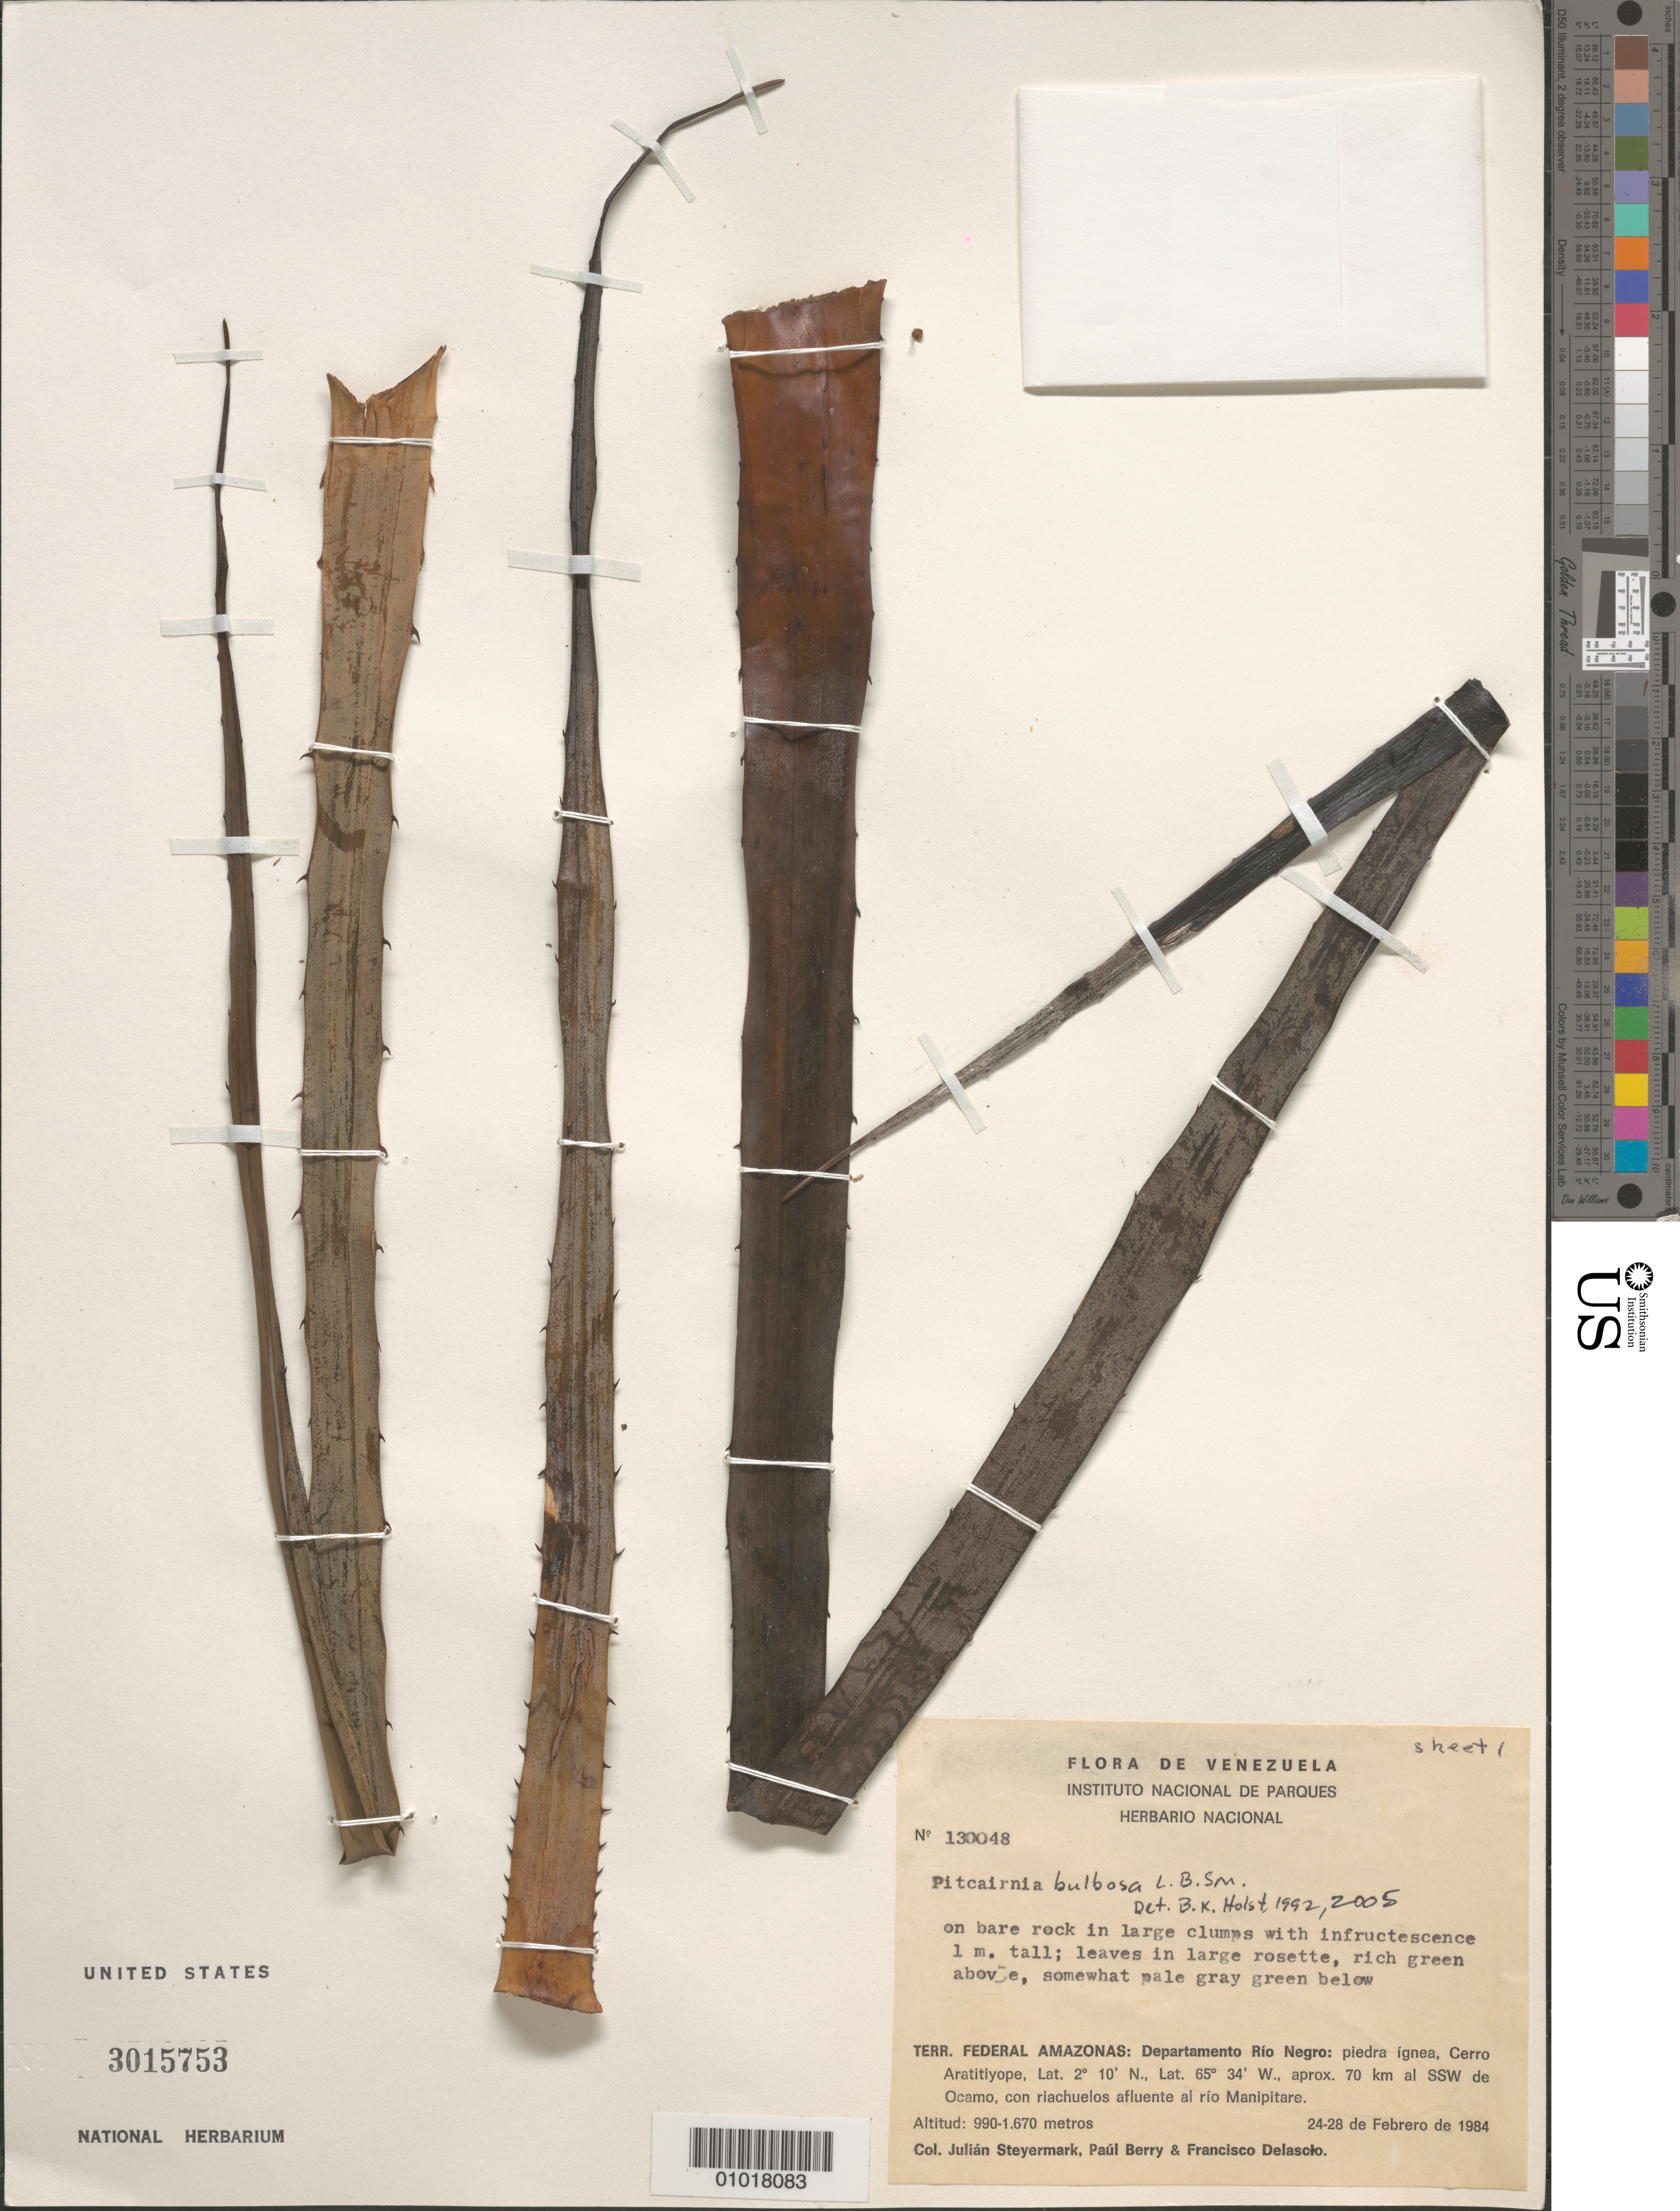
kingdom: Plantae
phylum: Tracheophyta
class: Liliopsida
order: Poales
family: Bromeliaceae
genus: Pitcairnia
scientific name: Pitcairnia bulbosa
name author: L.B. Sm.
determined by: Holst, Bruce K.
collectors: J. Steyermark, P. Berry & F. Delascio C.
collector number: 130048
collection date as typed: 24-Feb-84 to 28-Feb-84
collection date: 1984-02-24/1984-02-28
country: Venezuela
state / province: Amazonas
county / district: Río Negro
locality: Cerro Aratitiyope, approx. 70 km SSW of Ocamo, con riachuelos afluente al Río Manipitare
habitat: Piedra ignea; on bare rock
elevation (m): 990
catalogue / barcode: US 3015753